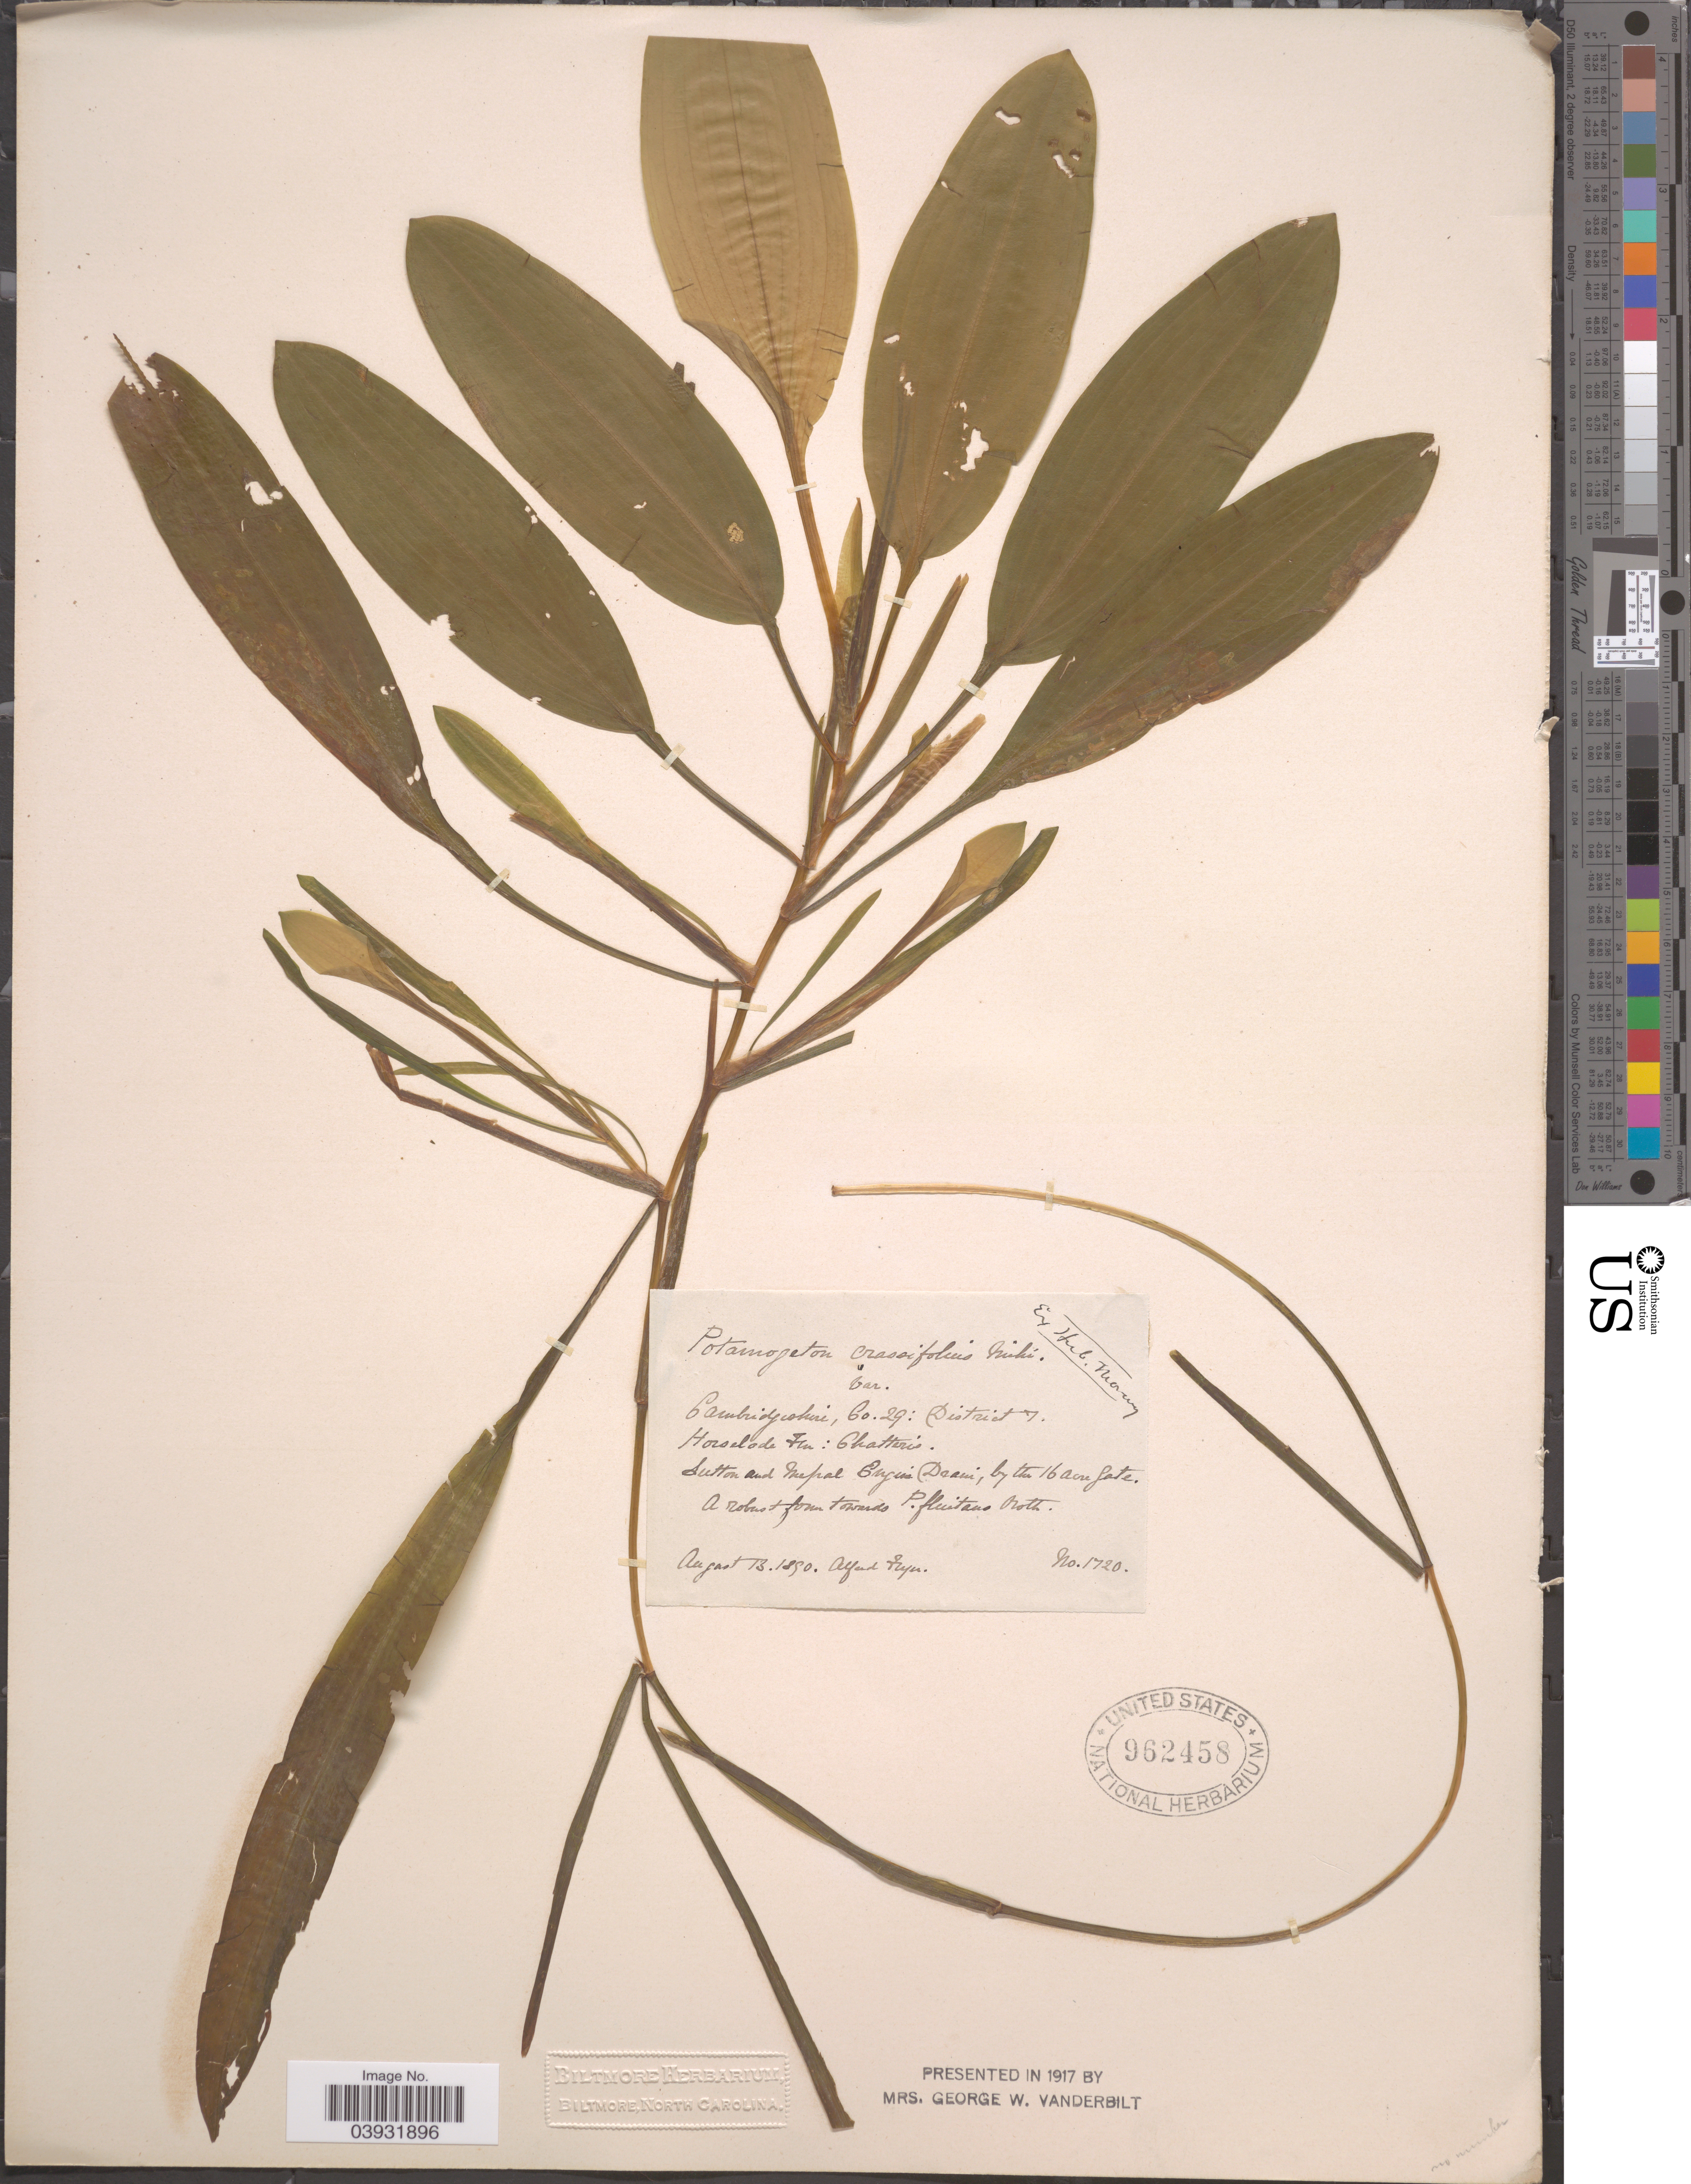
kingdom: Plantae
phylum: Tracheophyta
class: Liliopsida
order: Alismatales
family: Potamogetonaceae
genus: Potamogeton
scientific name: Potamogeton x crassifolius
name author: Fryer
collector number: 1720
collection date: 1890-08-13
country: United Kingdom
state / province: England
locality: Cambridgeshire, Co. 29: District 7. Horselode Flu: Chatteris. Sutton and Mepal Engine Drain, by the 16 acre gate.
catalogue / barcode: US 962458